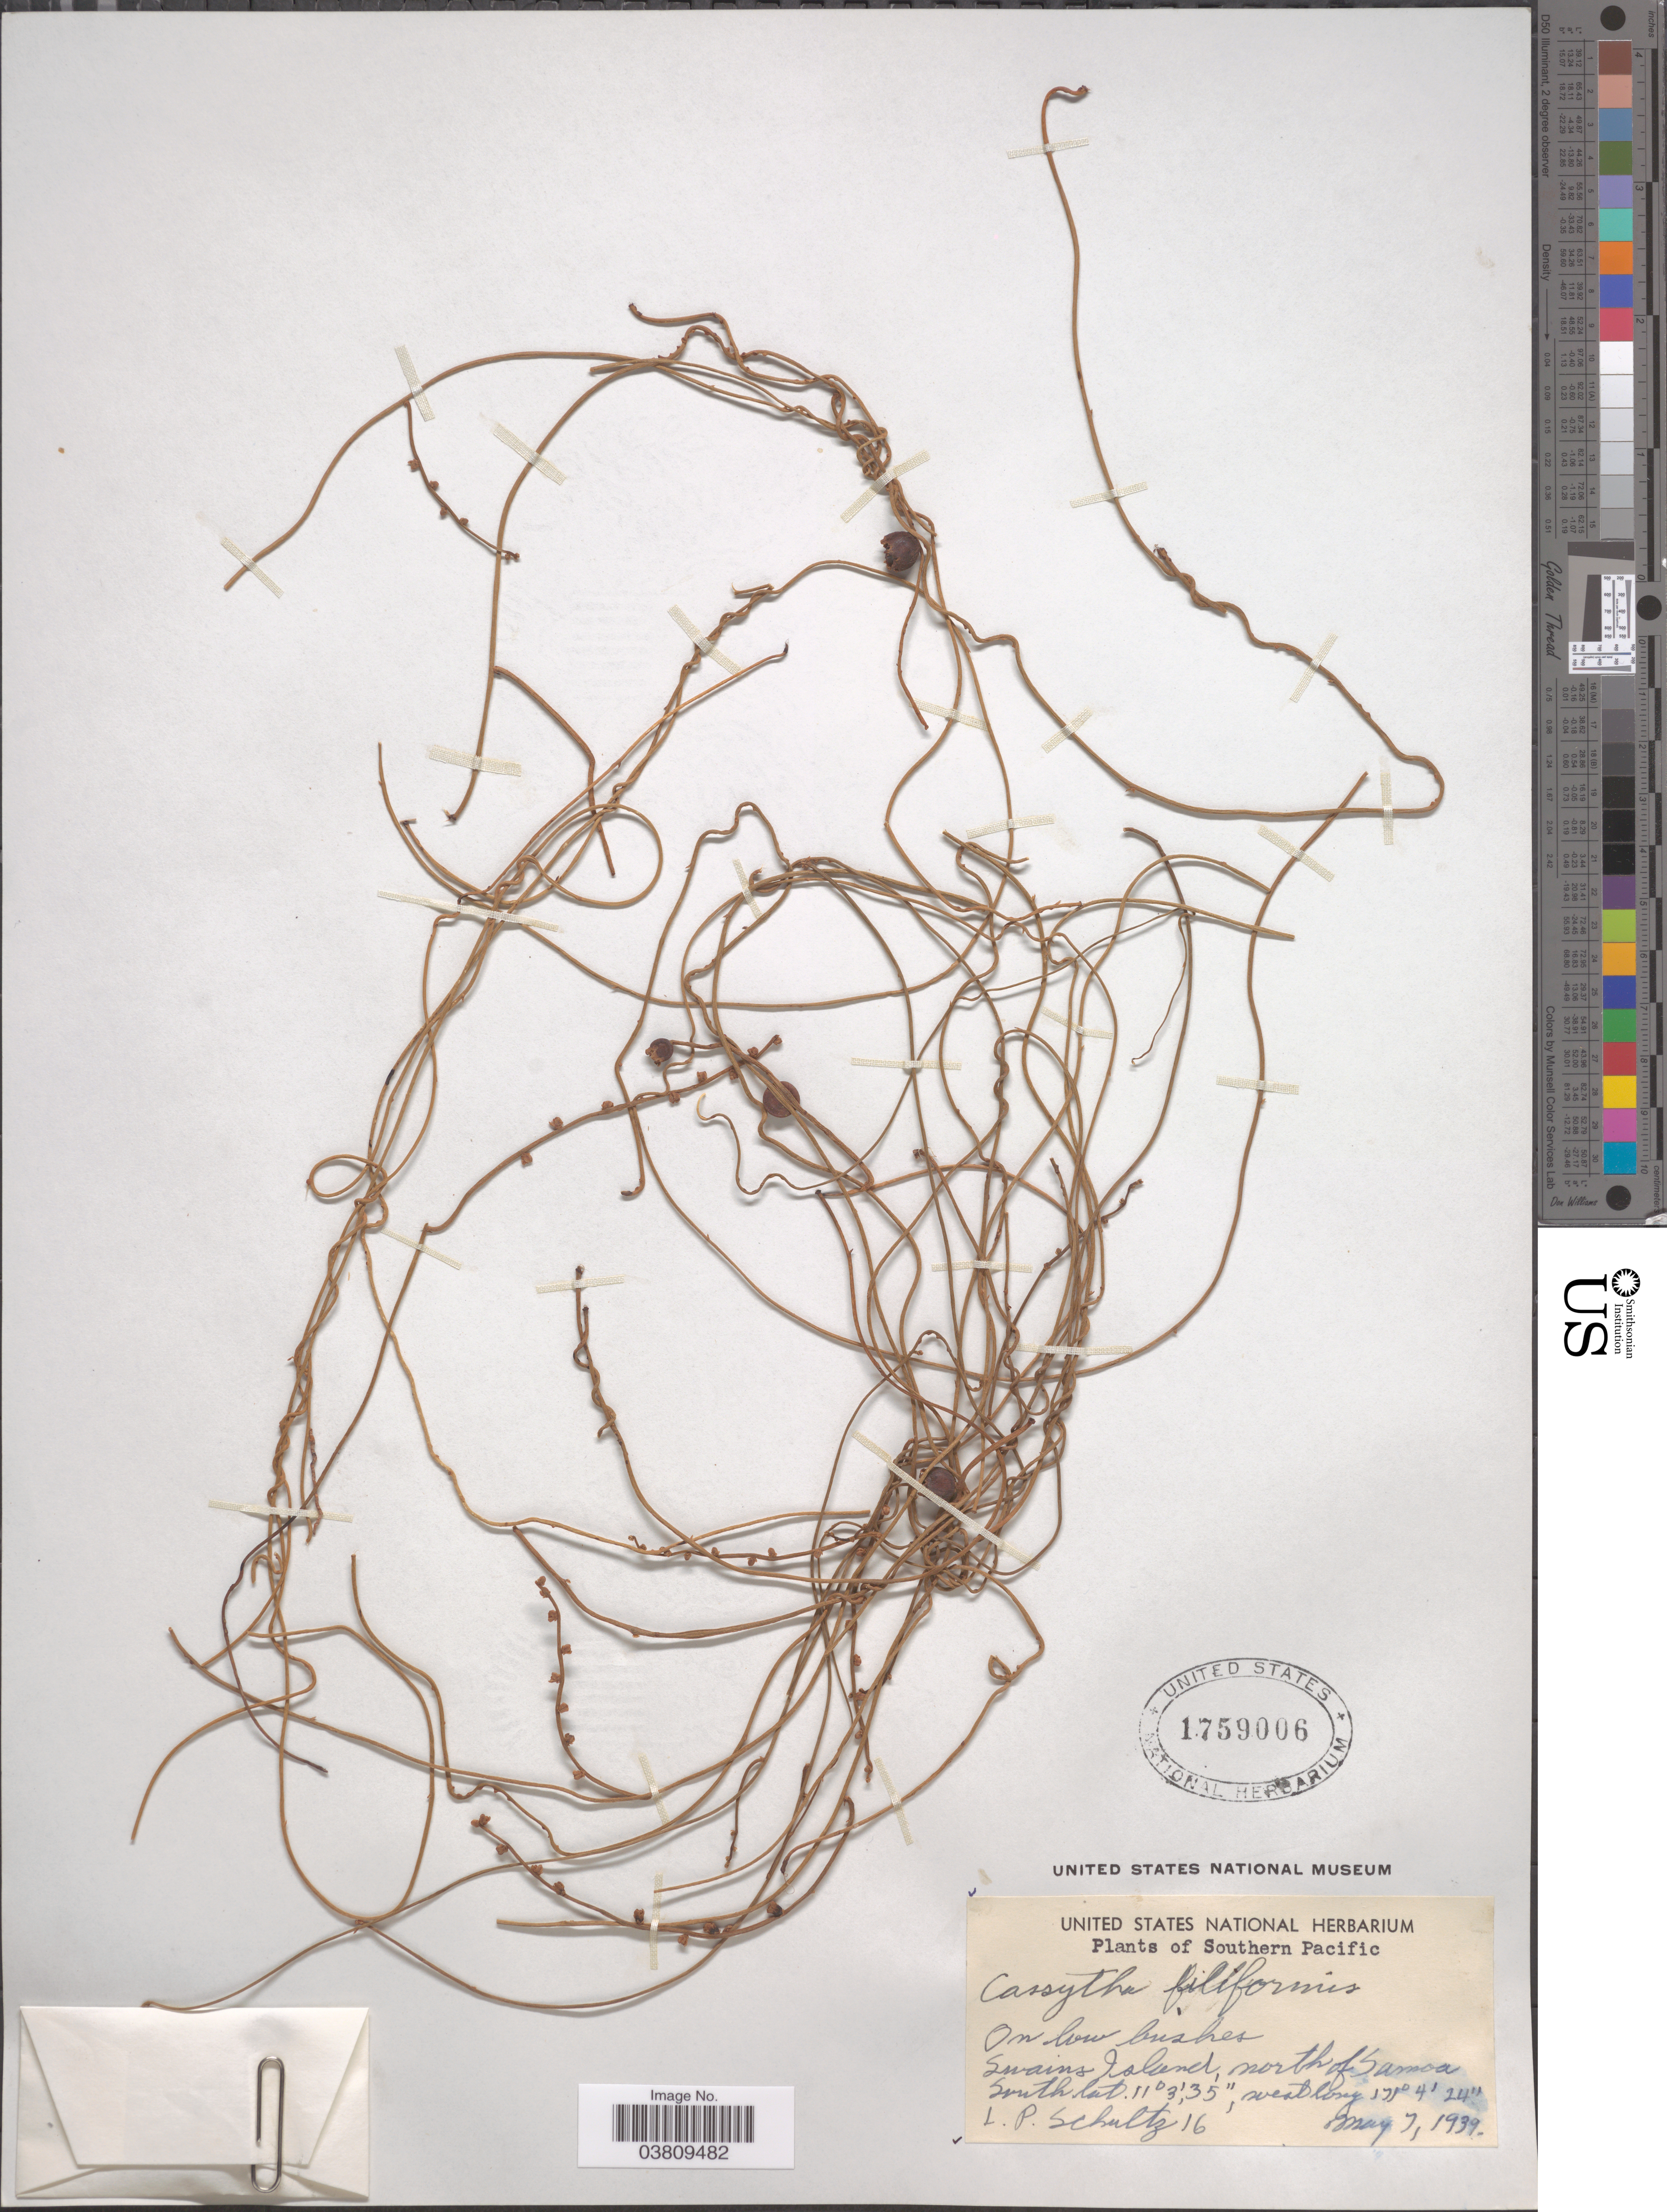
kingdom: Plantae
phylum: Tracheophyta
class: Magnoliopsida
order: Laurales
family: Lauraceae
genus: Cassytha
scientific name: Cassytha filiformis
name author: L.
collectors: L. P. Schultz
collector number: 16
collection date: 1939-05-07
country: American Samoa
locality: Southern Pacific. Swains Island, north of Samoa.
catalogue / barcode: US 1759006